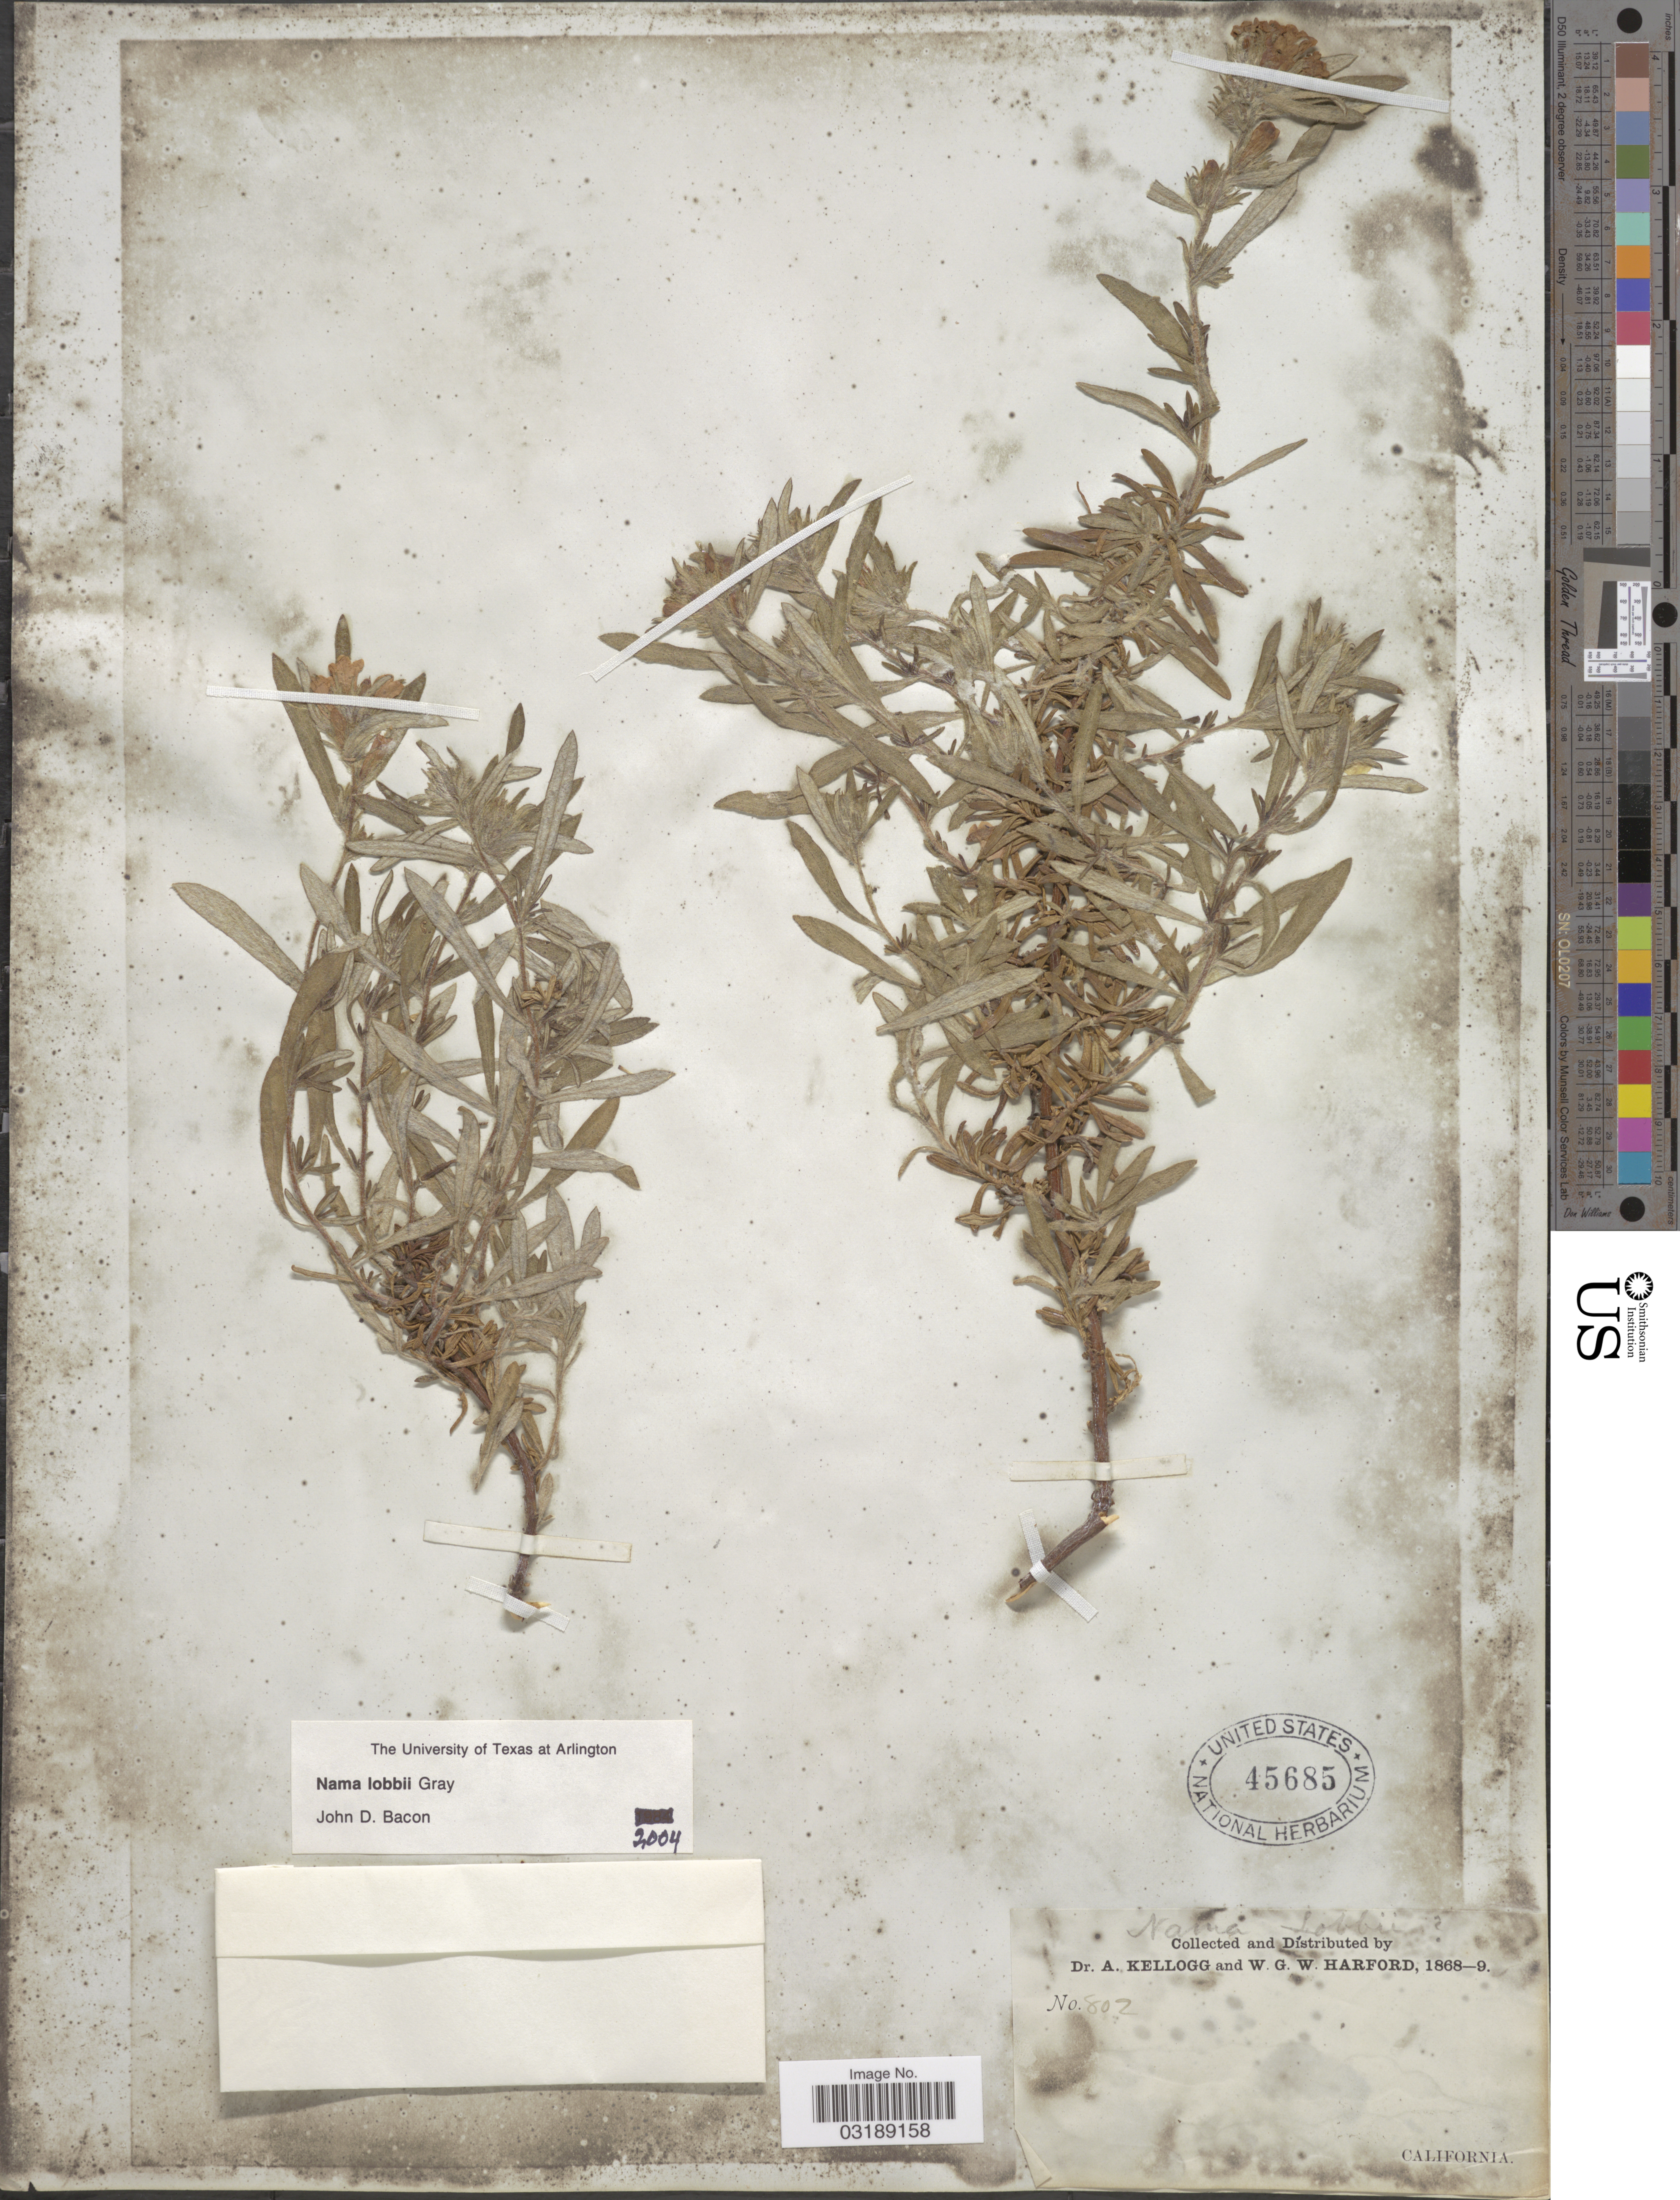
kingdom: Plantae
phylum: Tracheophyta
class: Magnoliopsida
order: Boraginales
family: Namaceae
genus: Nama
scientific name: Nama lobbii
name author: A. Gray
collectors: A. Kellogg & W. G. W. Harford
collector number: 802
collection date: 1868/1869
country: United States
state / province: California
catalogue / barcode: US 45685